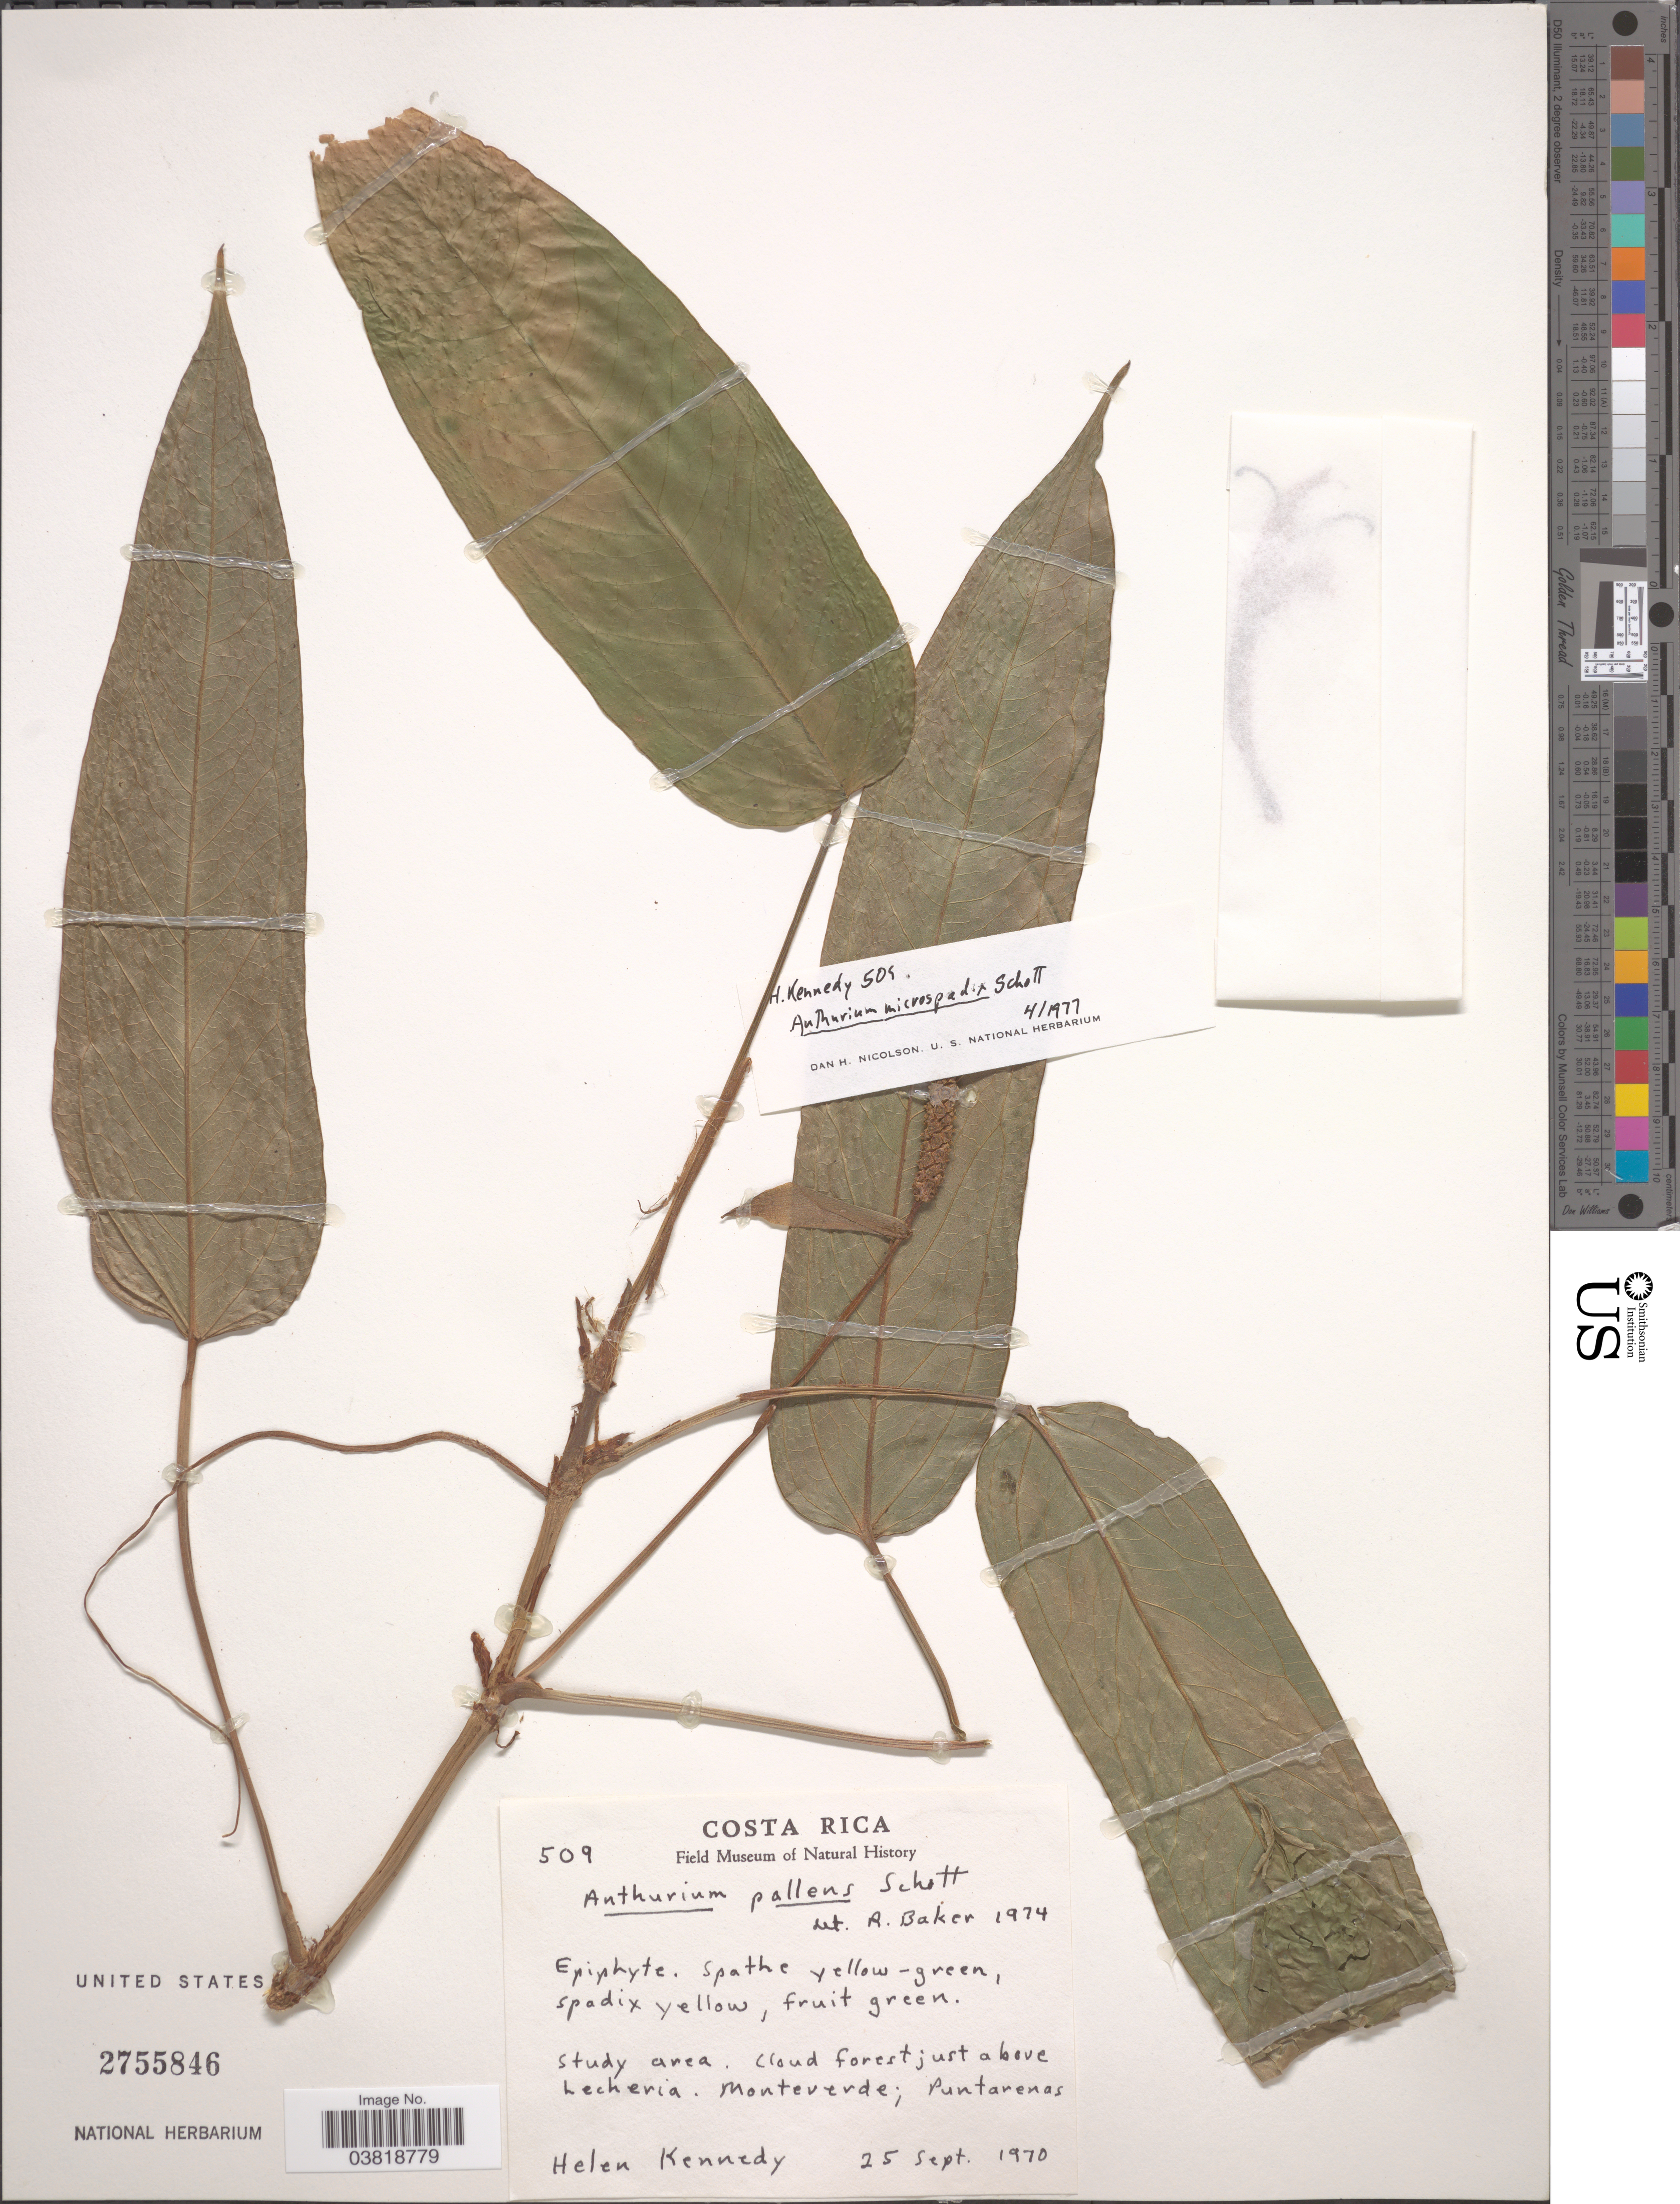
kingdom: Plantae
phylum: Tracheophyta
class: Liliopsida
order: Alismatales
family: Araceae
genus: Anthurium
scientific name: Anthurium microspadix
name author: Schott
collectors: H. Kennedy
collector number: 509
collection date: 1970-09-25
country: Costa Rica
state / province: Puntarenas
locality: Study area. Cloud forest just above Lecheria. Monteverde.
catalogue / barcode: US 2755846